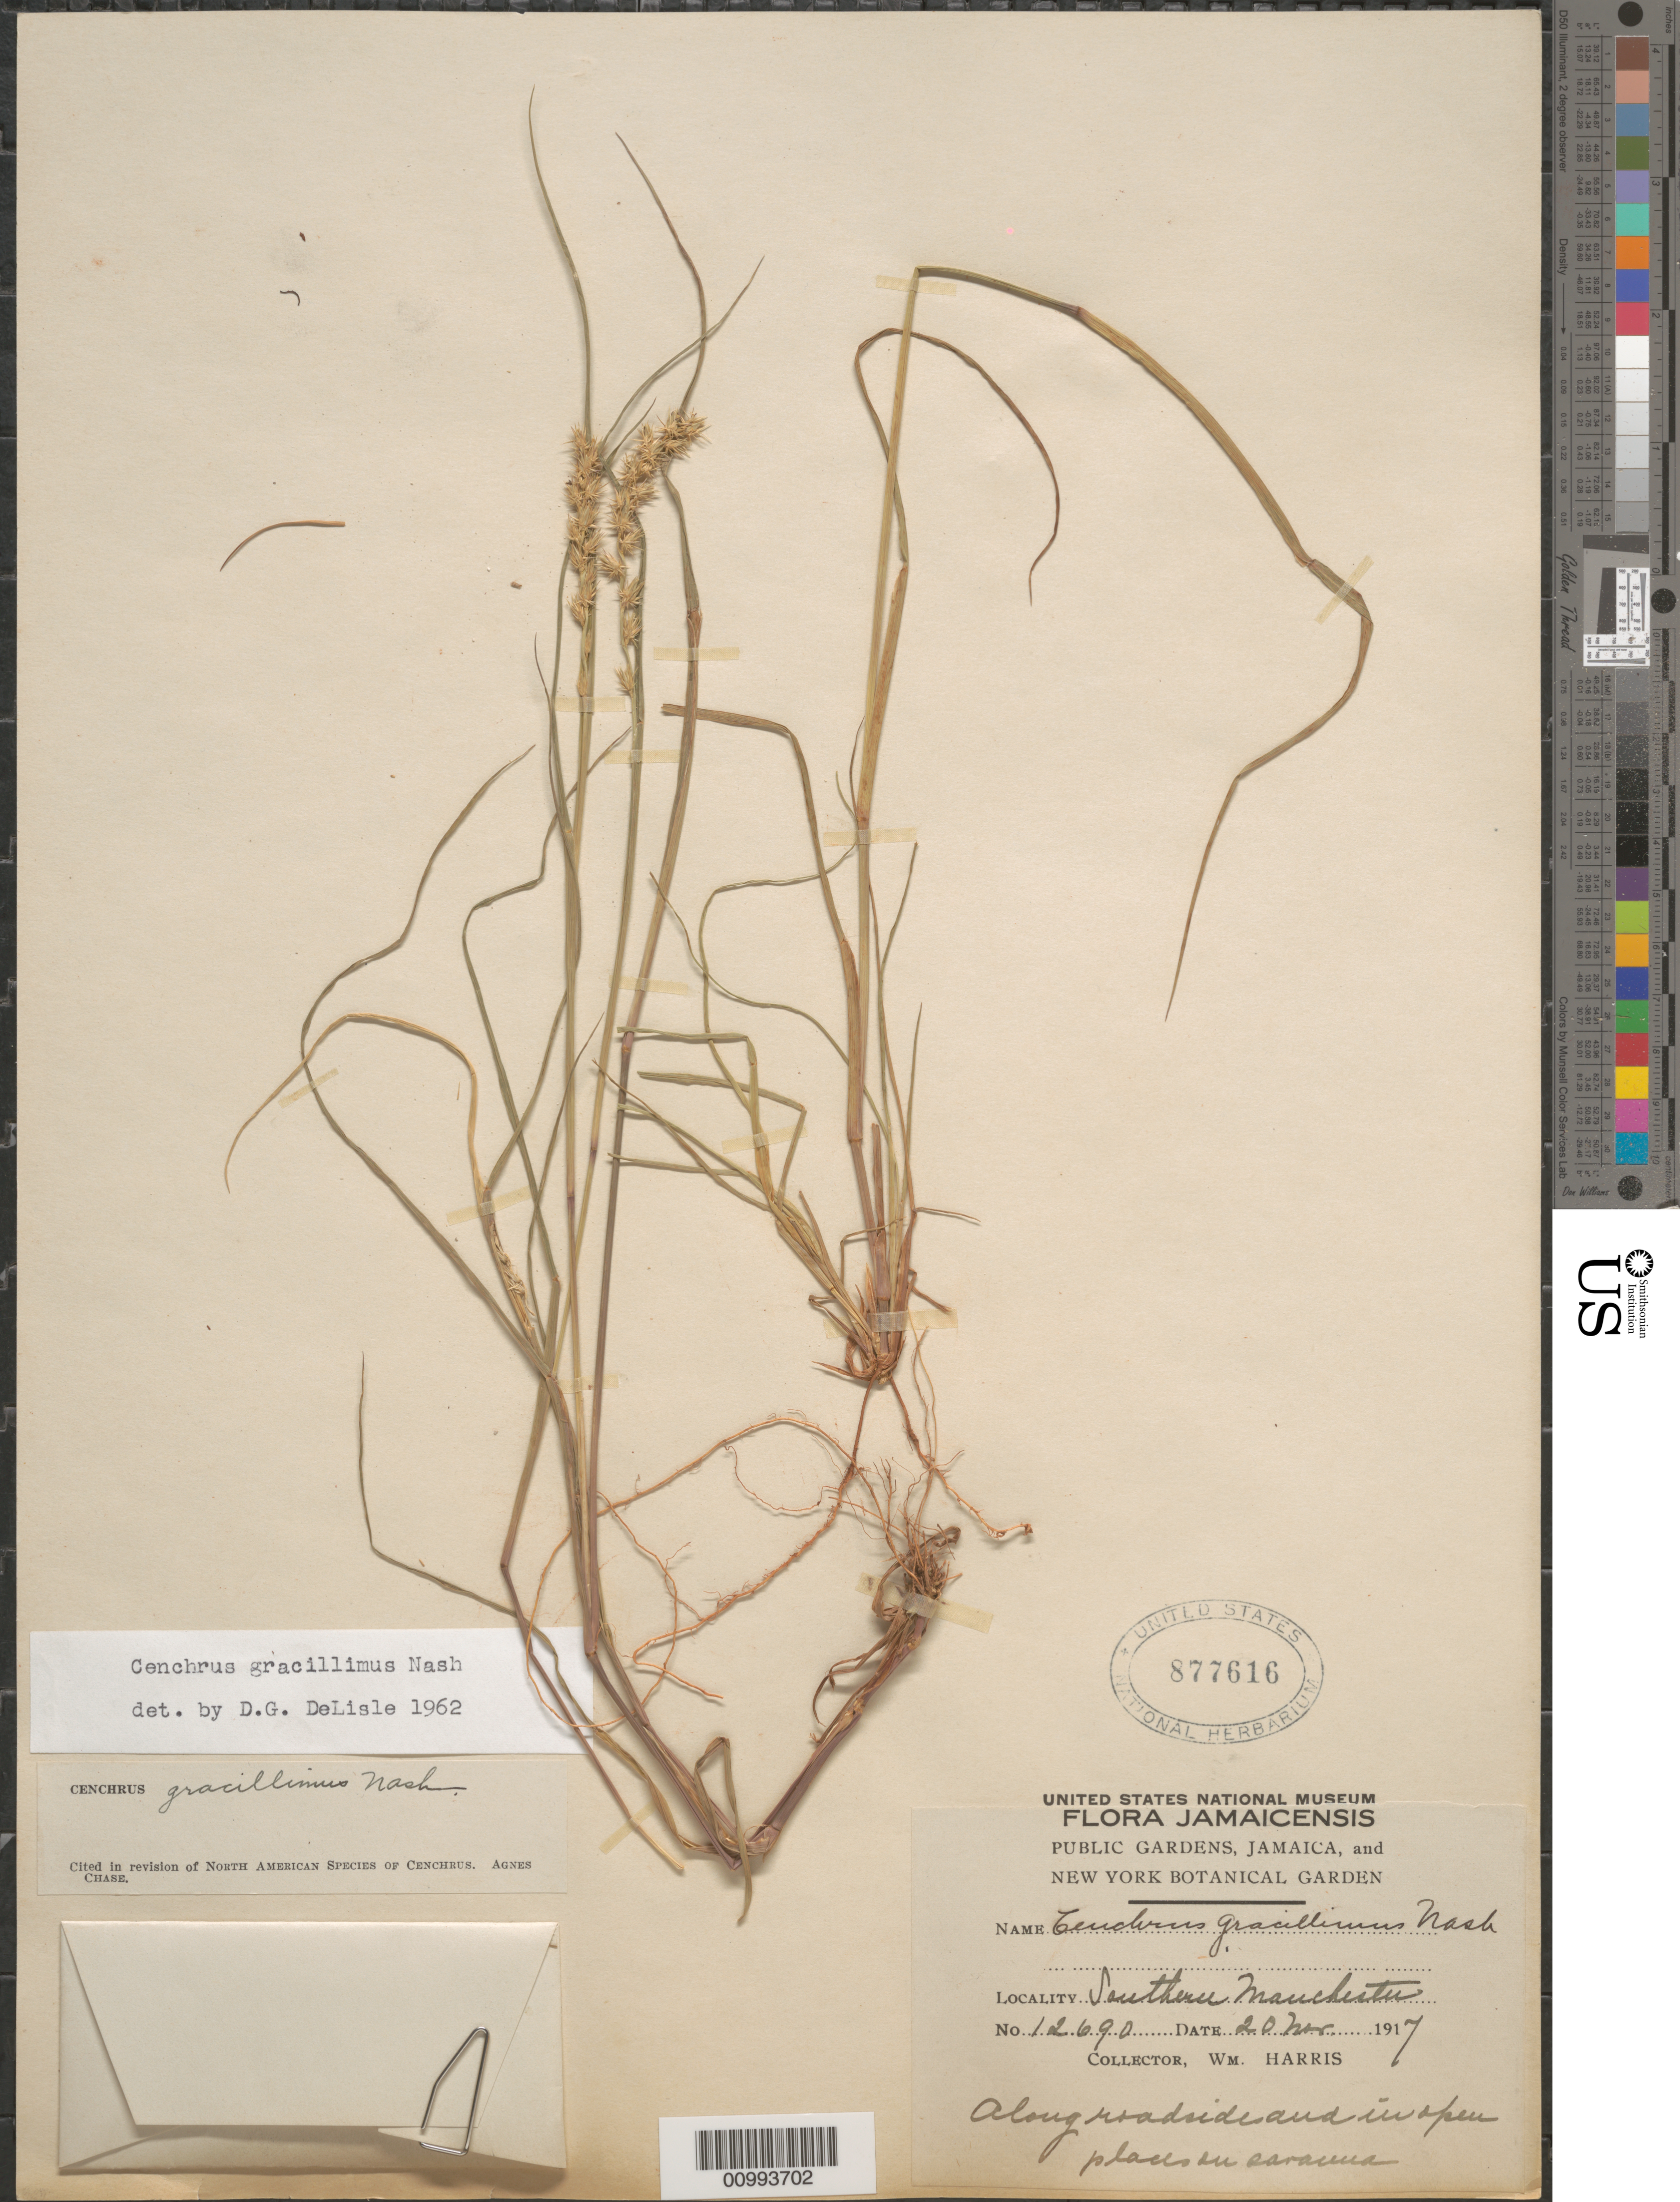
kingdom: Plantae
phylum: Tracheophyta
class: Liliopsida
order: Poales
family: Poaceae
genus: Cenchrus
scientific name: Cenchrus gracillimus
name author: Nash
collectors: W. H. Harris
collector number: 12690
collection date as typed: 20 Nov 1917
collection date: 1917-11-20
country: Jamaica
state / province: Manchester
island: Jamaica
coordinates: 0 N, 0 E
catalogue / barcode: US 877616